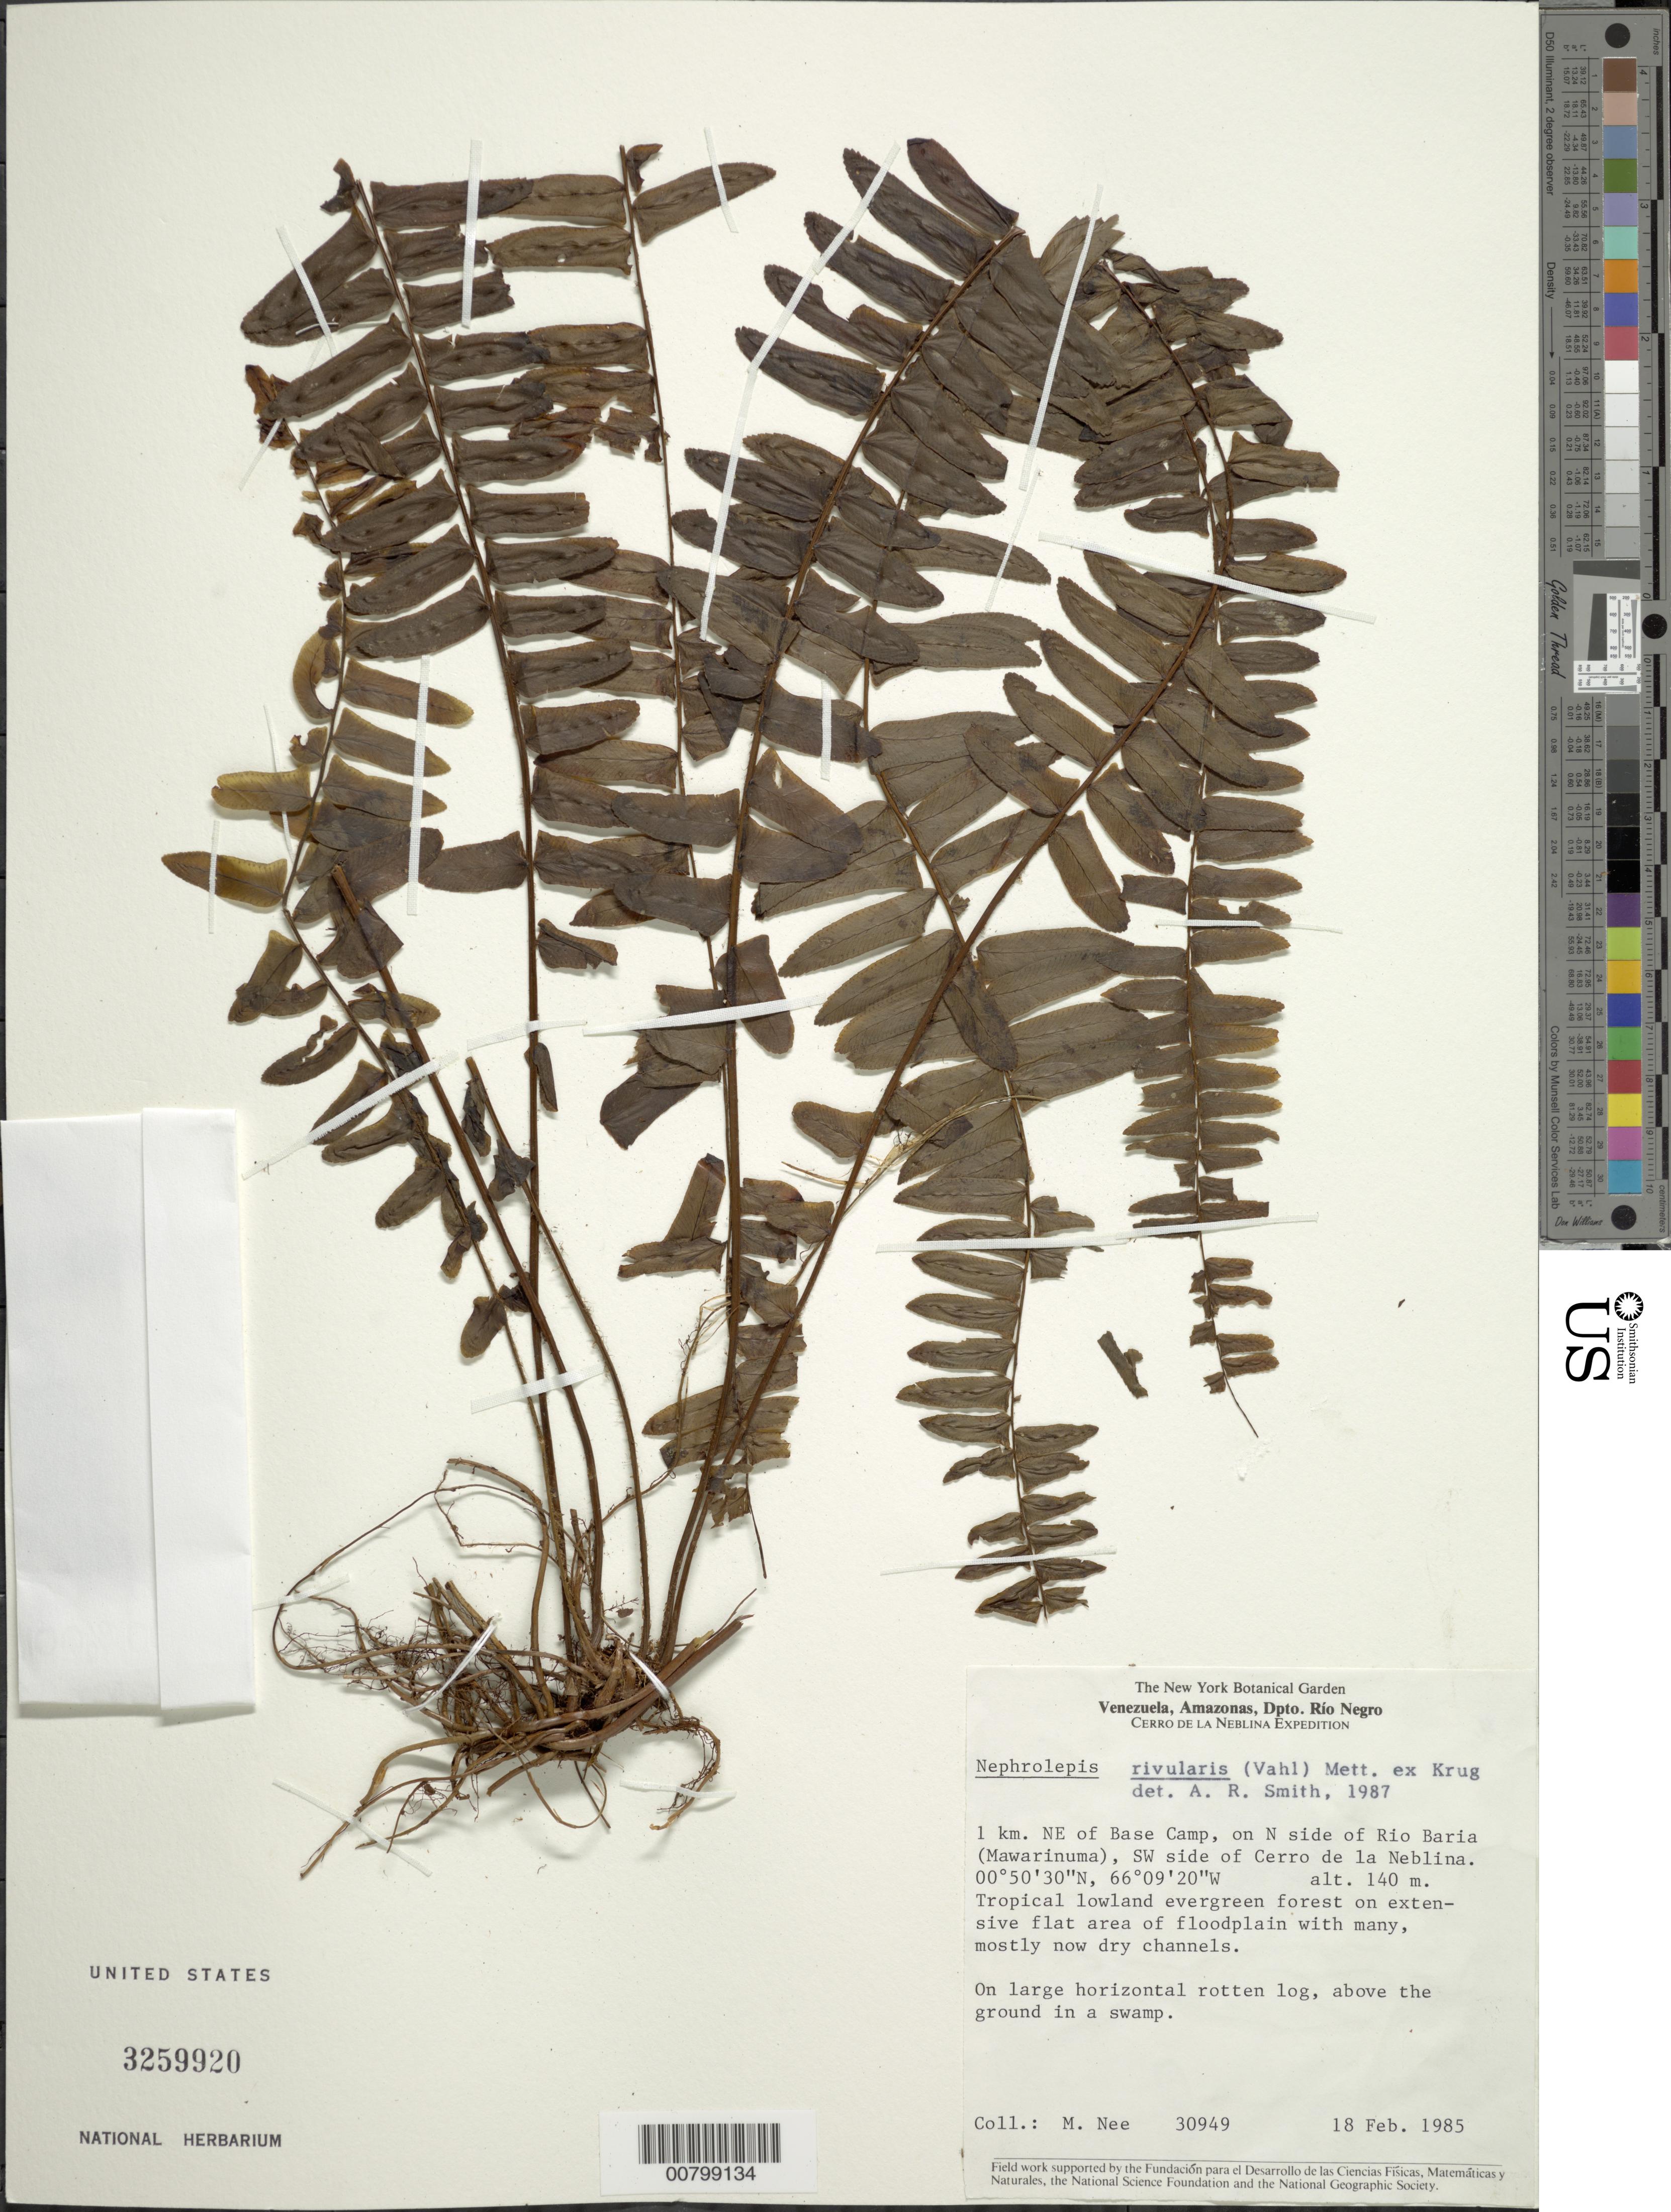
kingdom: Plantae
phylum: Tracheophyta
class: Polypodiopsida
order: Polypodiales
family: Nephrolepidaceae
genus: Nephrolepis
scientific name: Nephrolepis rivularis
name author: (Vahl) Mett. ex Krug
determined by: Smith, Alan R., (UC)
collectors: M. Nee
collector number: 30949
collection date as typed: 18-Feb-85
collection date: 1985-02-18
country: Venezuela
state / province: Amazonas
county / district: Río Negro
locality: Río Baria (Río Mawarinuma), 1 km NE of Base Camp, SW side of Cerro de la Neblina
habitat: Tropical lowland evergreen forest, extensive flat area of floodplain with many, most dry channels; on large horizontal rotten log above ground, swamp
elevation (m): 140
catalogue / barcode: US 3259920